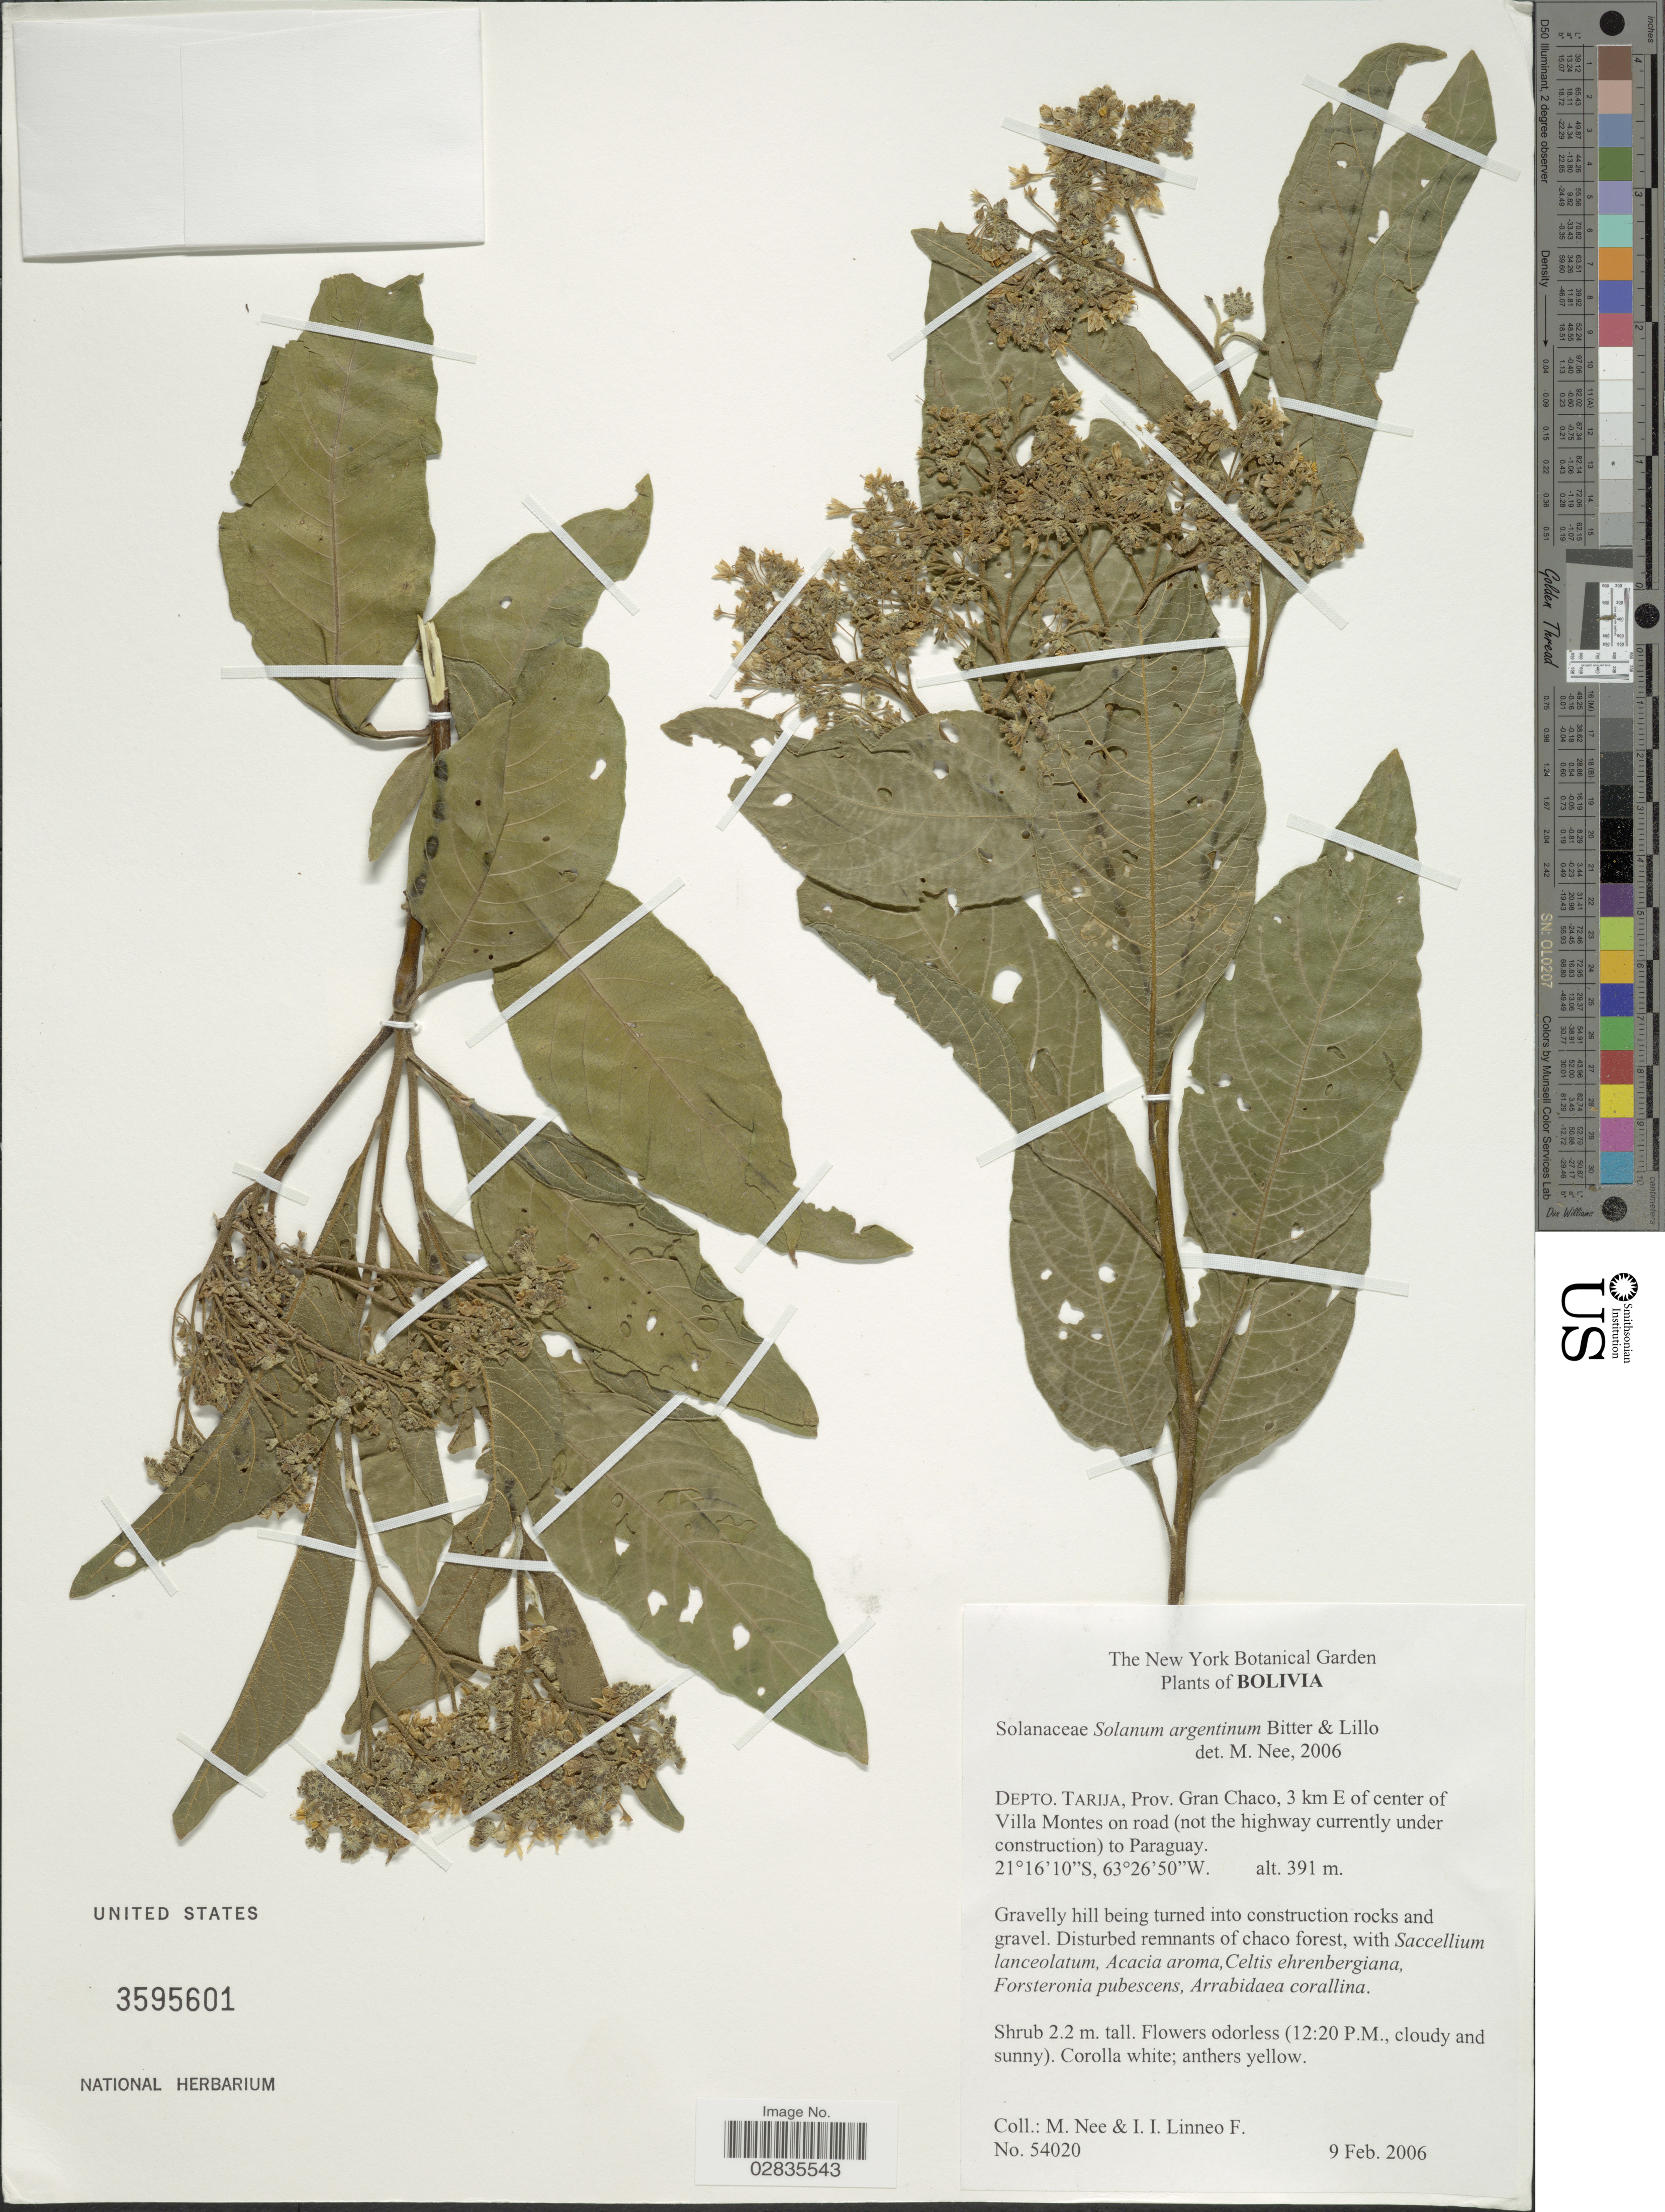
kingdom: Plantae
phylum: Tracheophyta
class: Magnoliopsida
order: Solanales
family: Solanaceae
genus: Solanum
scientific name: Solanum argentinum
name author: Bitter & Lillo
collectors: M. Nee & I. Linneo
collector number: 54020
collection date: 2006-02-09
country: Bolivia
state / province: Tarija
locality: Depto. Tarija, Prov. Gran Chaco, 3 km E of center of Villa Montes on road (not the highway currently under construction) to Paraguay.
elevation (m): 391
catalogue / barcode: US 3595601